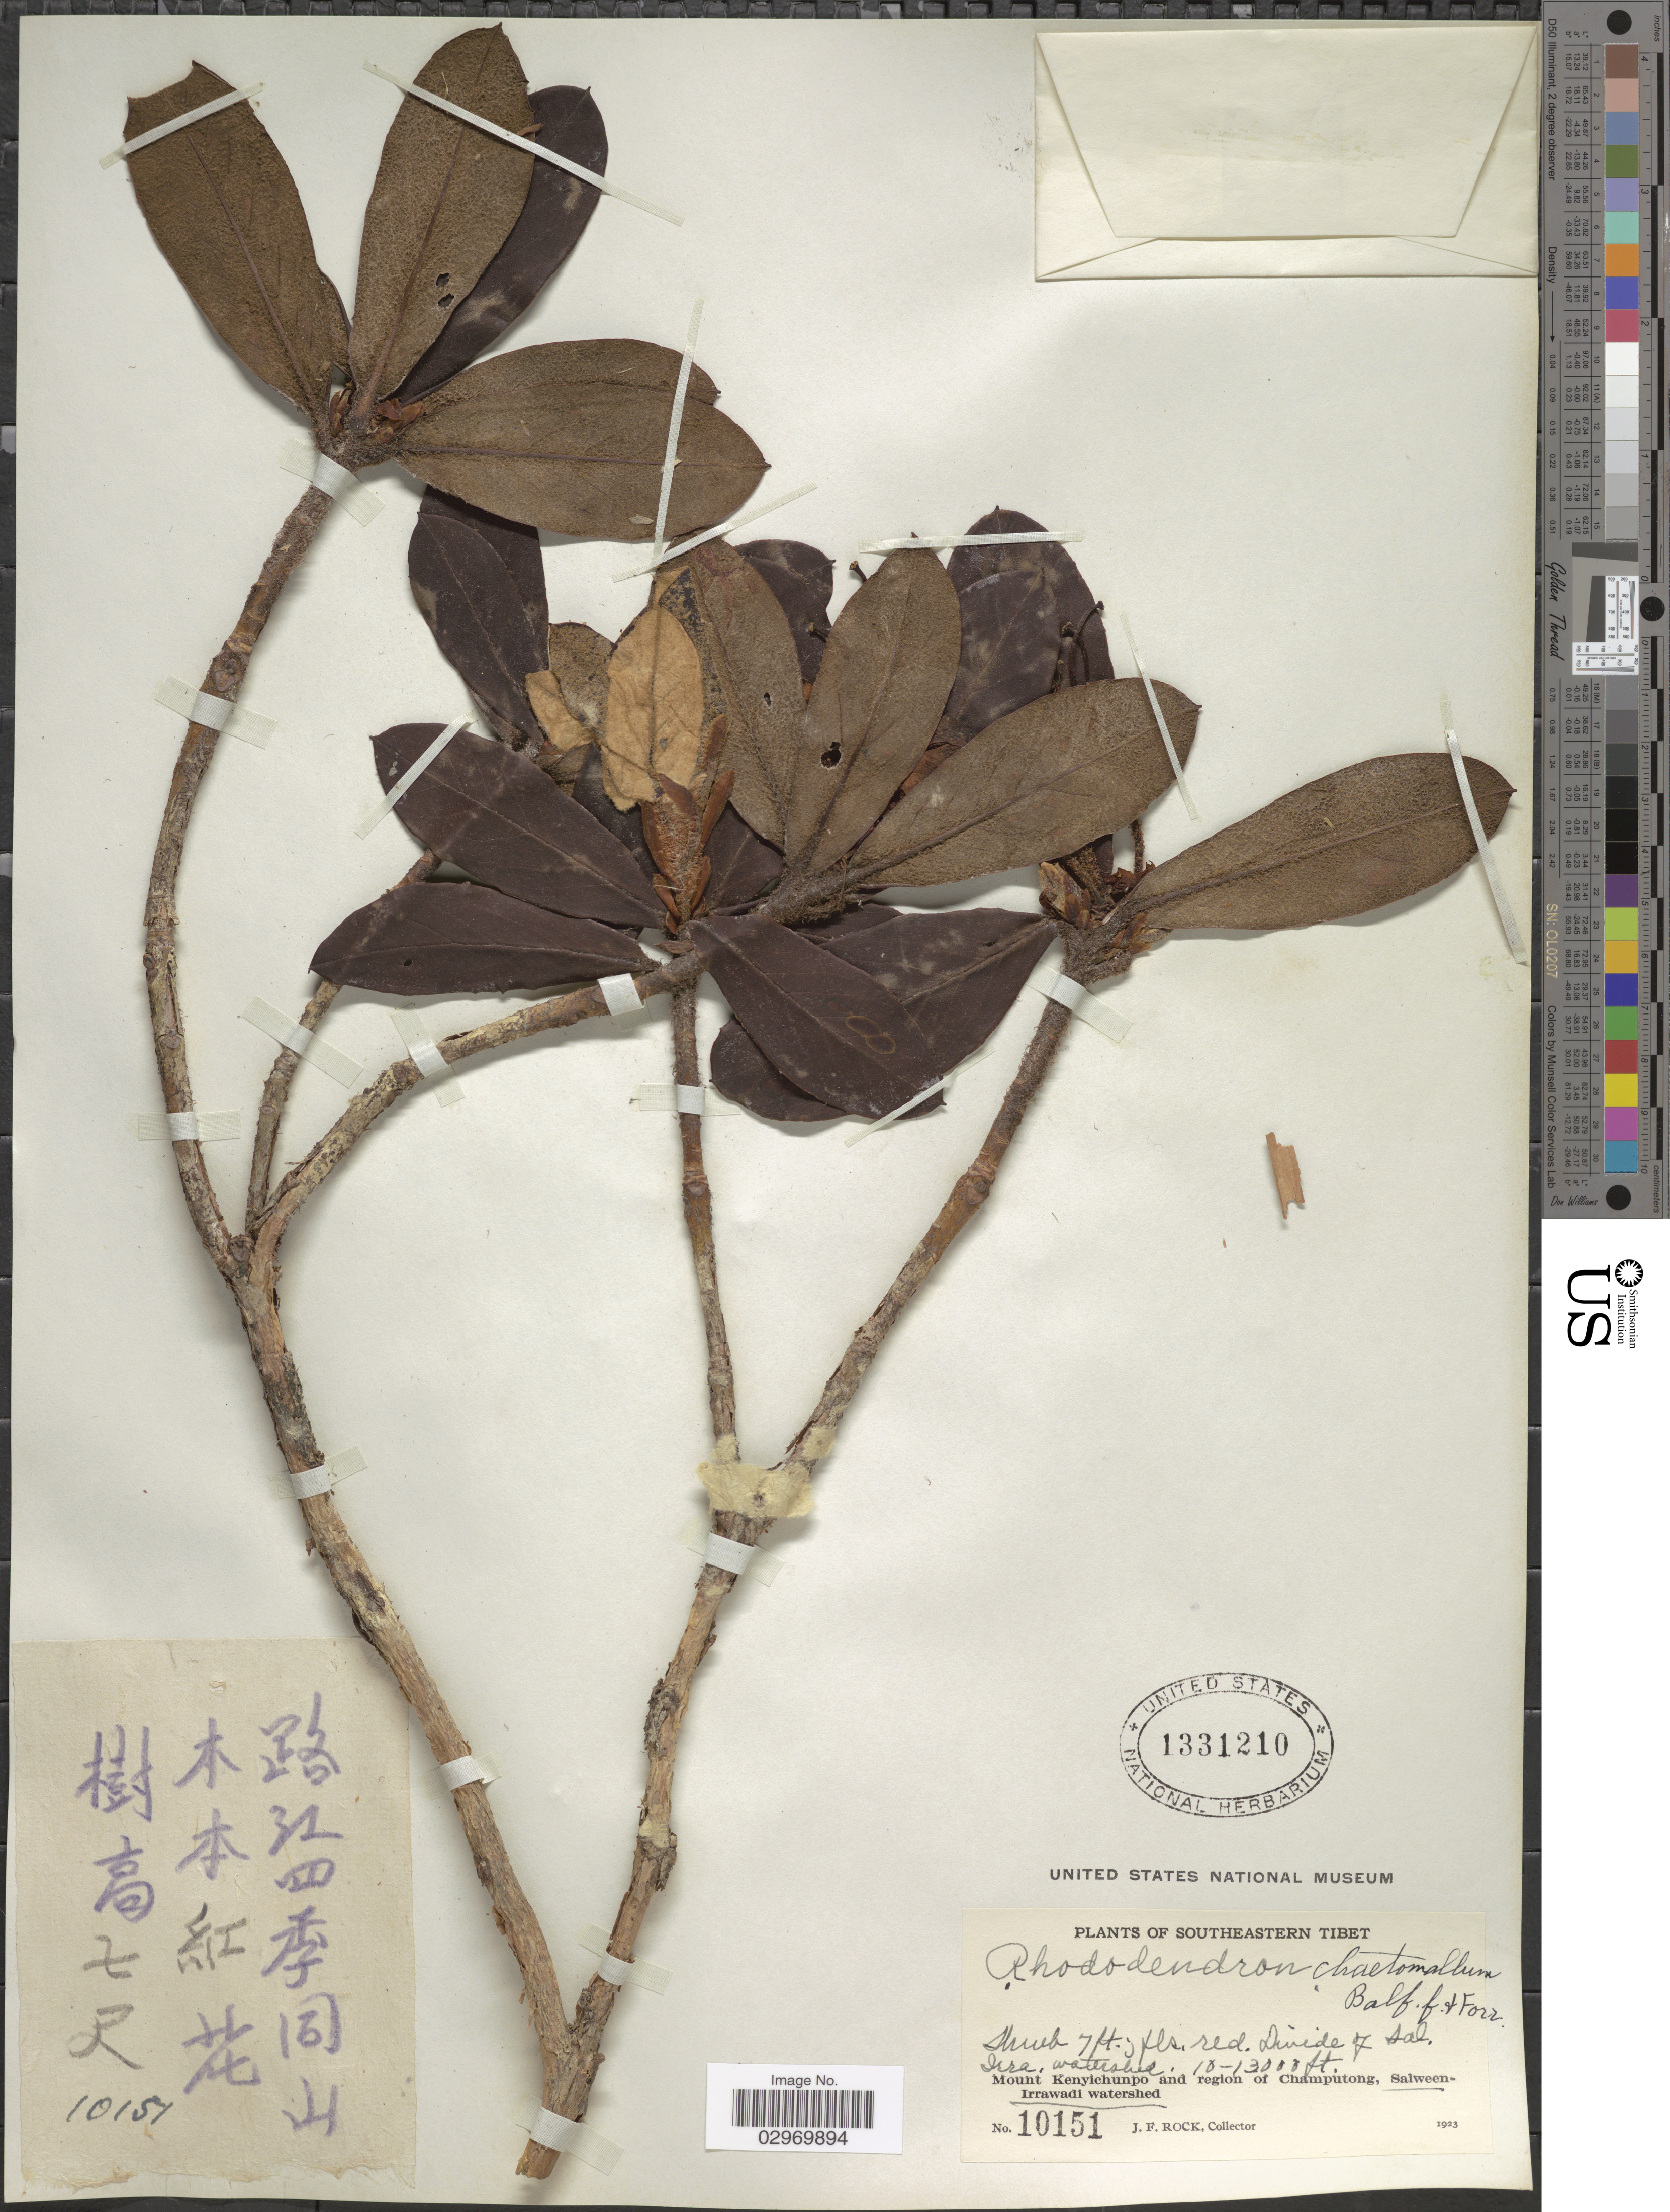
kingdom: Plantae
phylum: Tracheophyta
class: Magnoliopsida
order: Ericales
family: Ericaceae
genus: Rhododendron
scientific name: Rhododendron chaetomallum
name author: Balf. f. & Forrest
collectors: J. Rock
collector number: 10151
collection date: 1923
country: China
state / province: Xizang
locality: Southeastern Tibet, Divide of Sal Irra watershed. Mount Kenyichunpo and region of Champutong, Salween-Irrawadi watershed.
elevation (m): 3048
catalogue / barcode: US 1331210